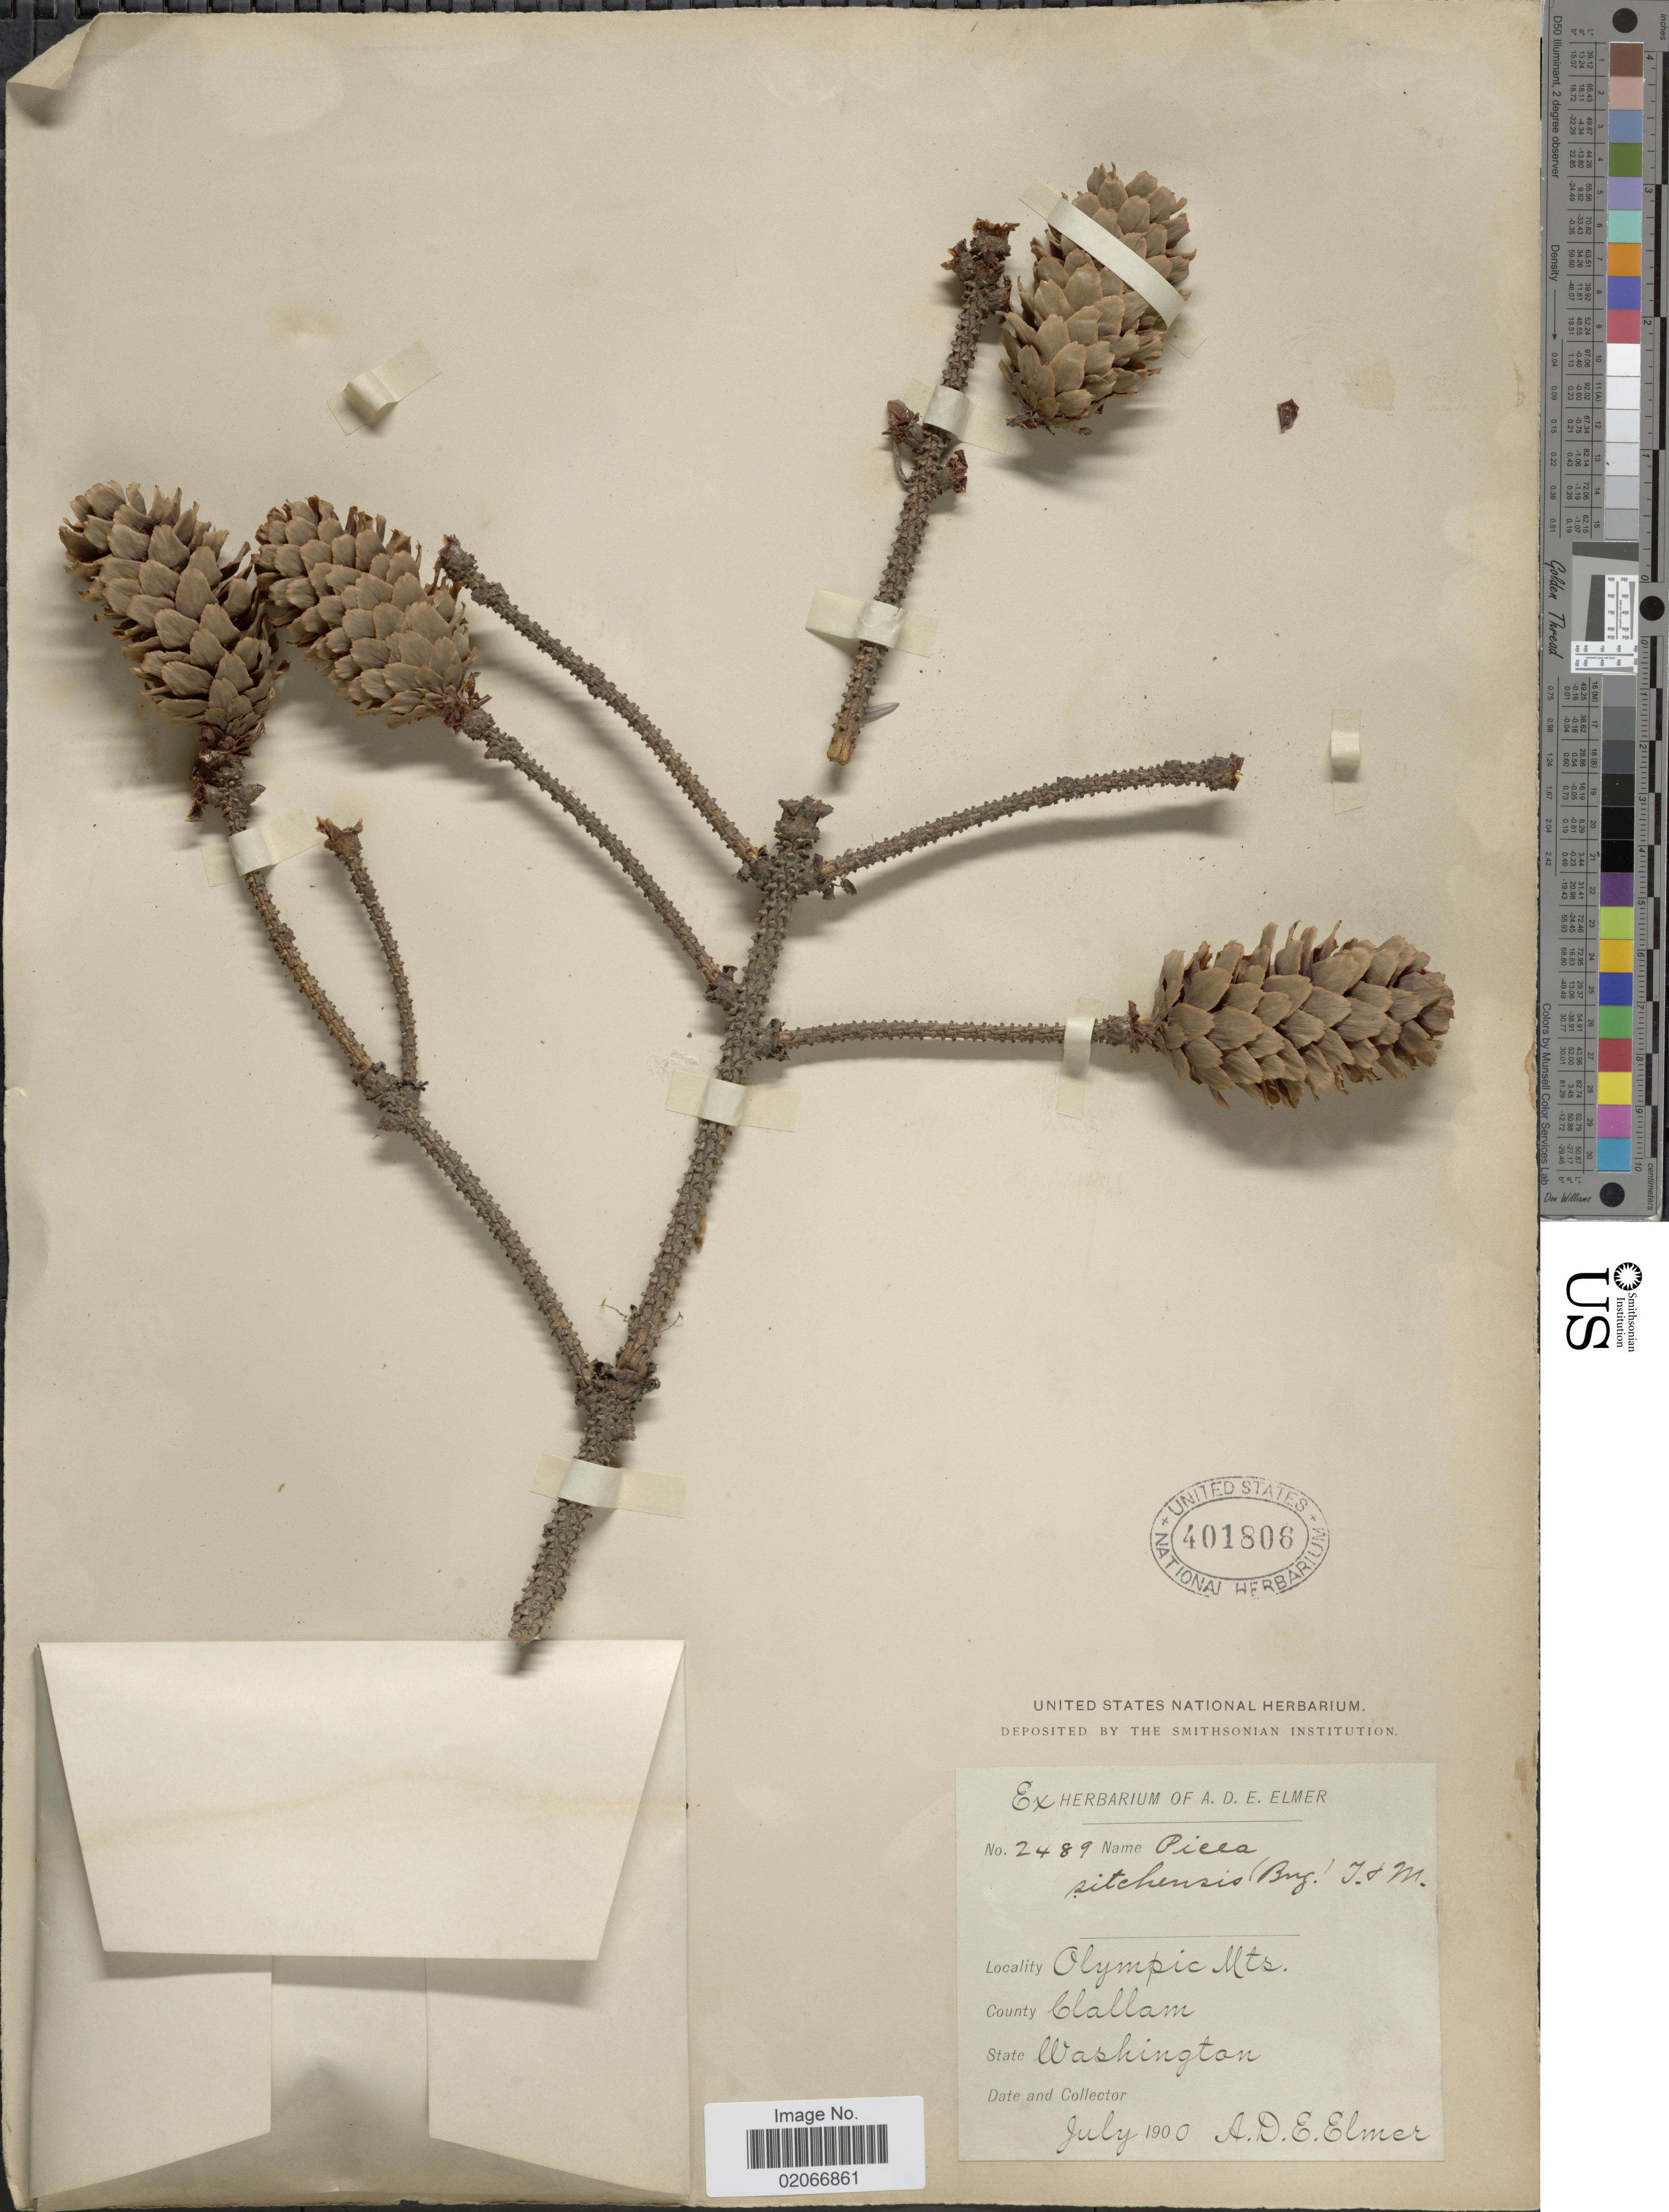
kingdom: Plantae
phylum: Tracheophyta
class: Pinopsida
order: Pinales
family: Pinaceae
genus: Picea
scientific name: Picea sitchensis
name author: (Bong.) Carrière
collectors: A. D. E. Elmer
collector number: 2489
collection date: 1900-07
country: United States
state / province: Washington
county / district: Clallam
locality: Olympic Mts. County Clallam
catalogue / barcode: US 401806